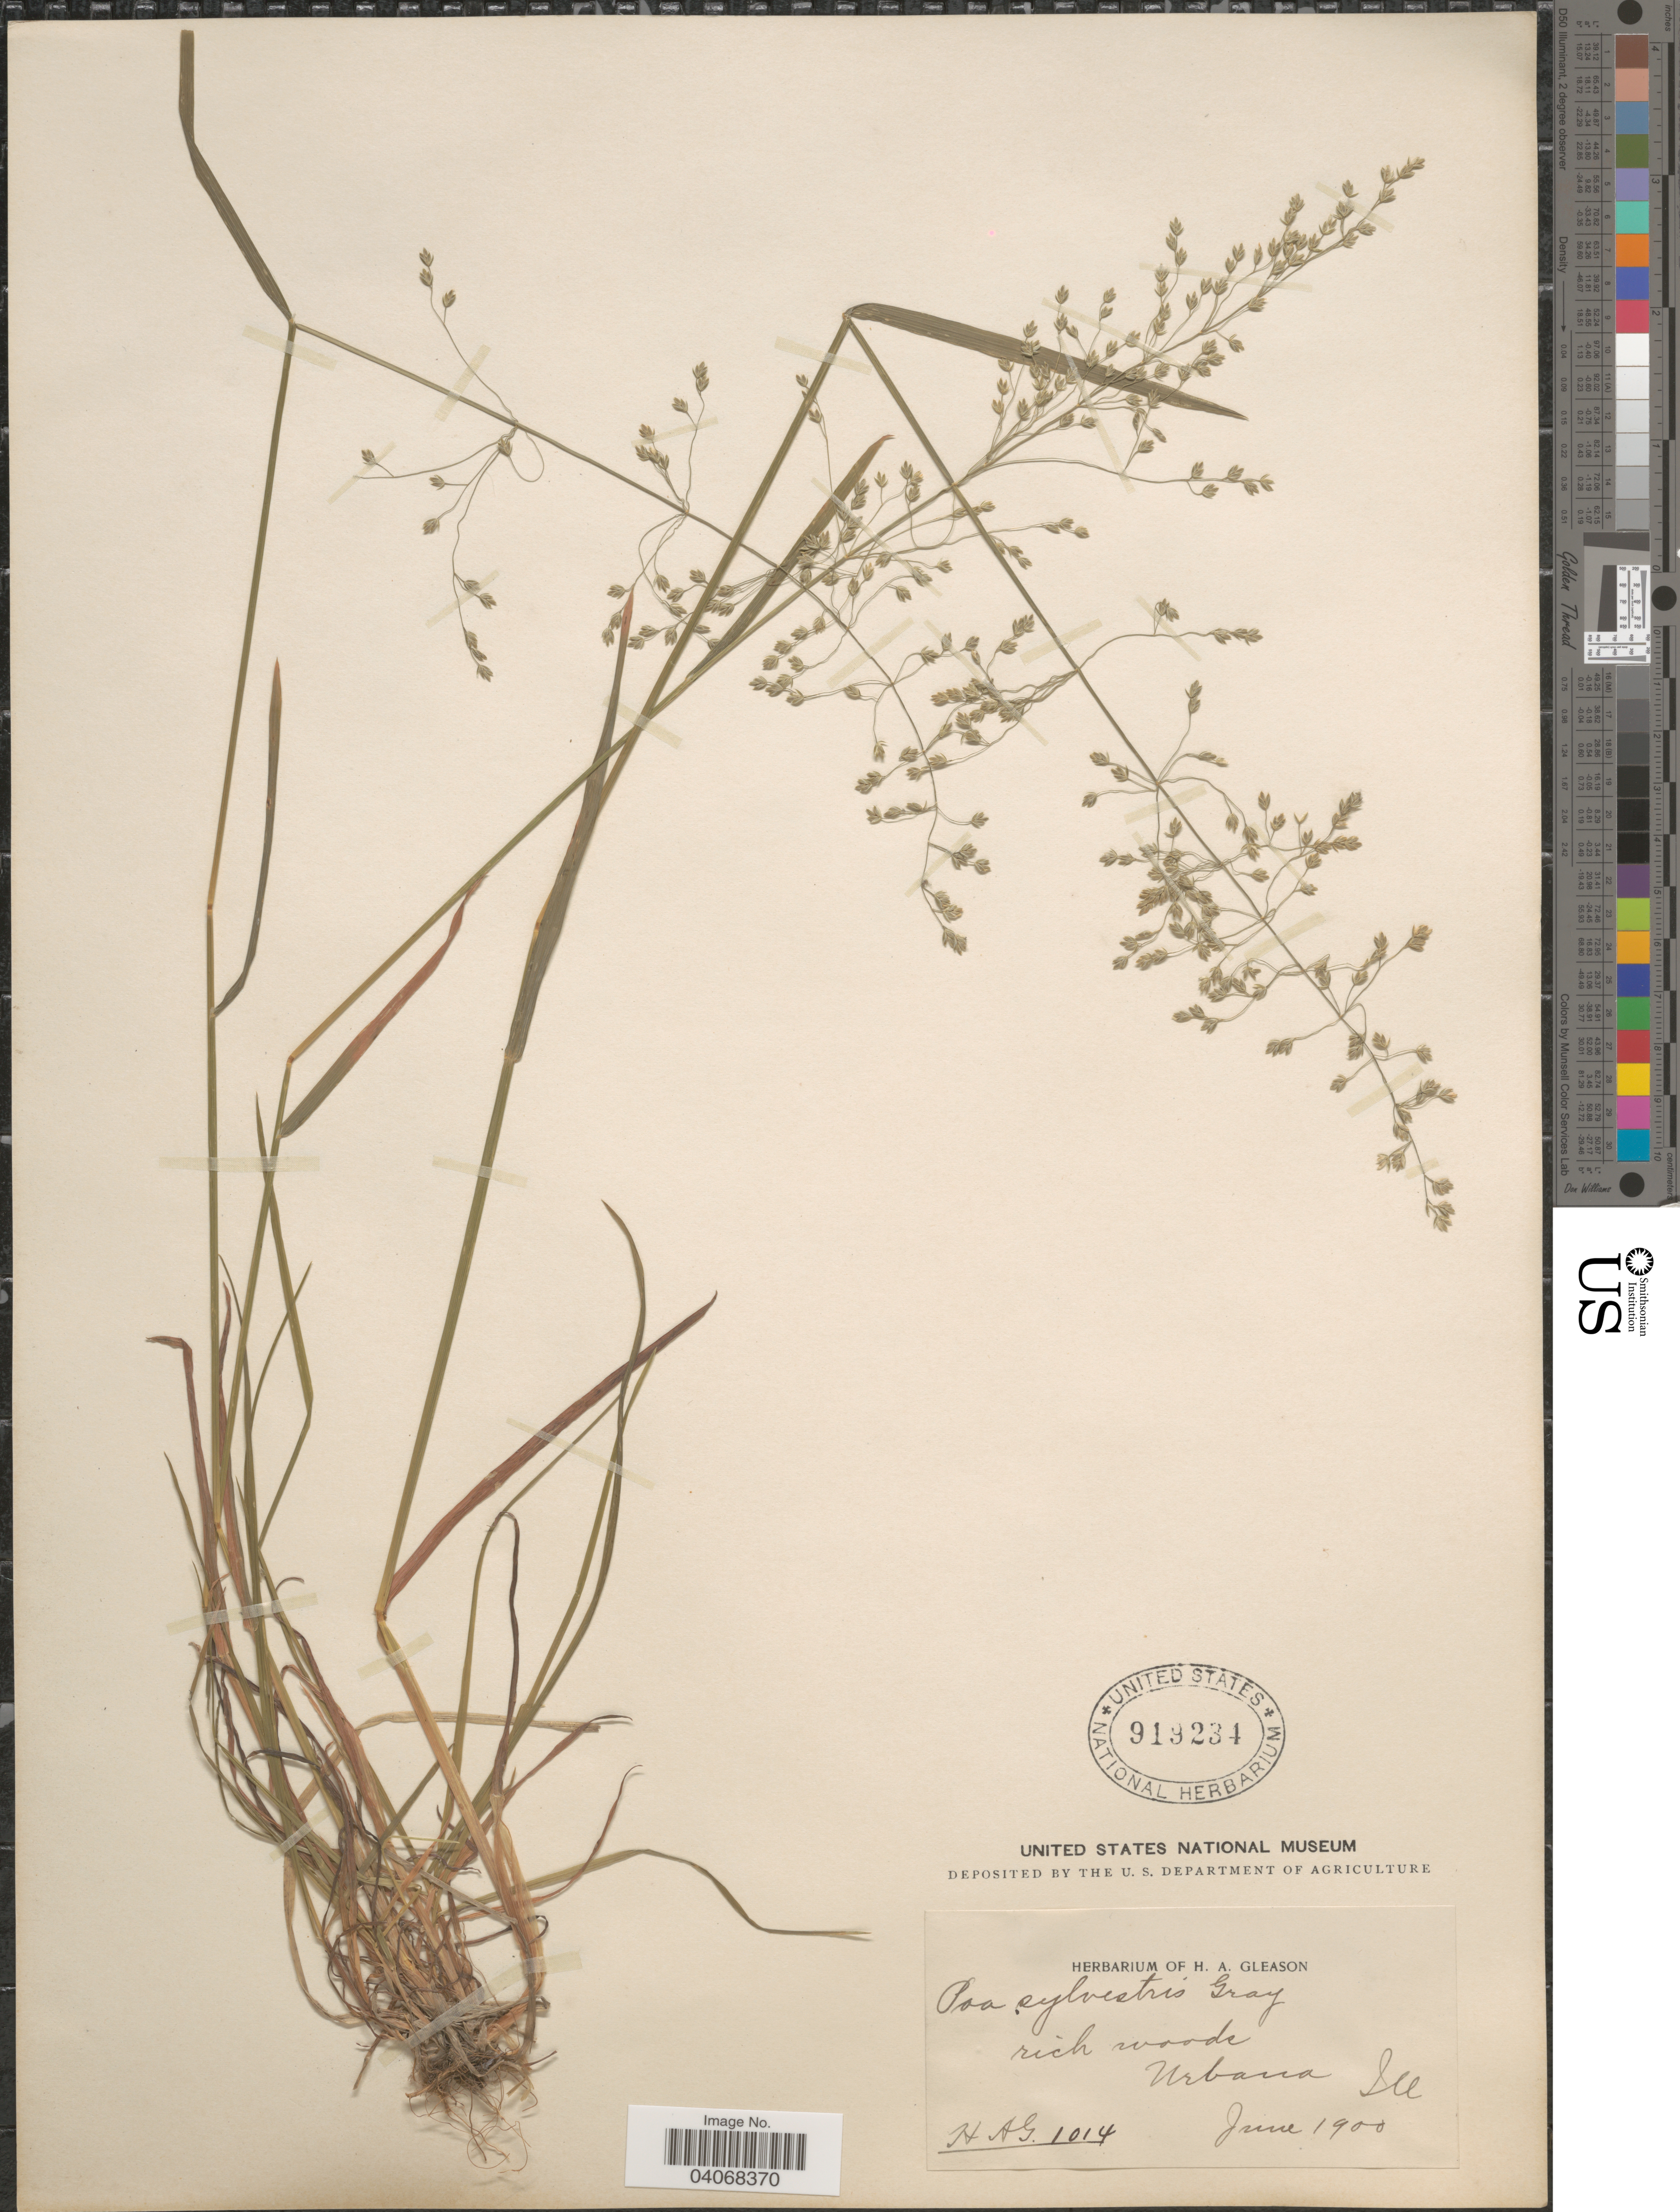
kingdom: Plantae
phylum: Tracheophyta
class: Liliopsida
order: Poales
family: Poaceae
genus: Poa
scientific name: Poa sylvestris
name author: A. Gray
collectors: H. A. Gleason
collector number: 1014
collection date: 1900-06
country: United States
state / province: Illinois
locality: Rich woods. Urbana.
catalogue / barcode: US 919234